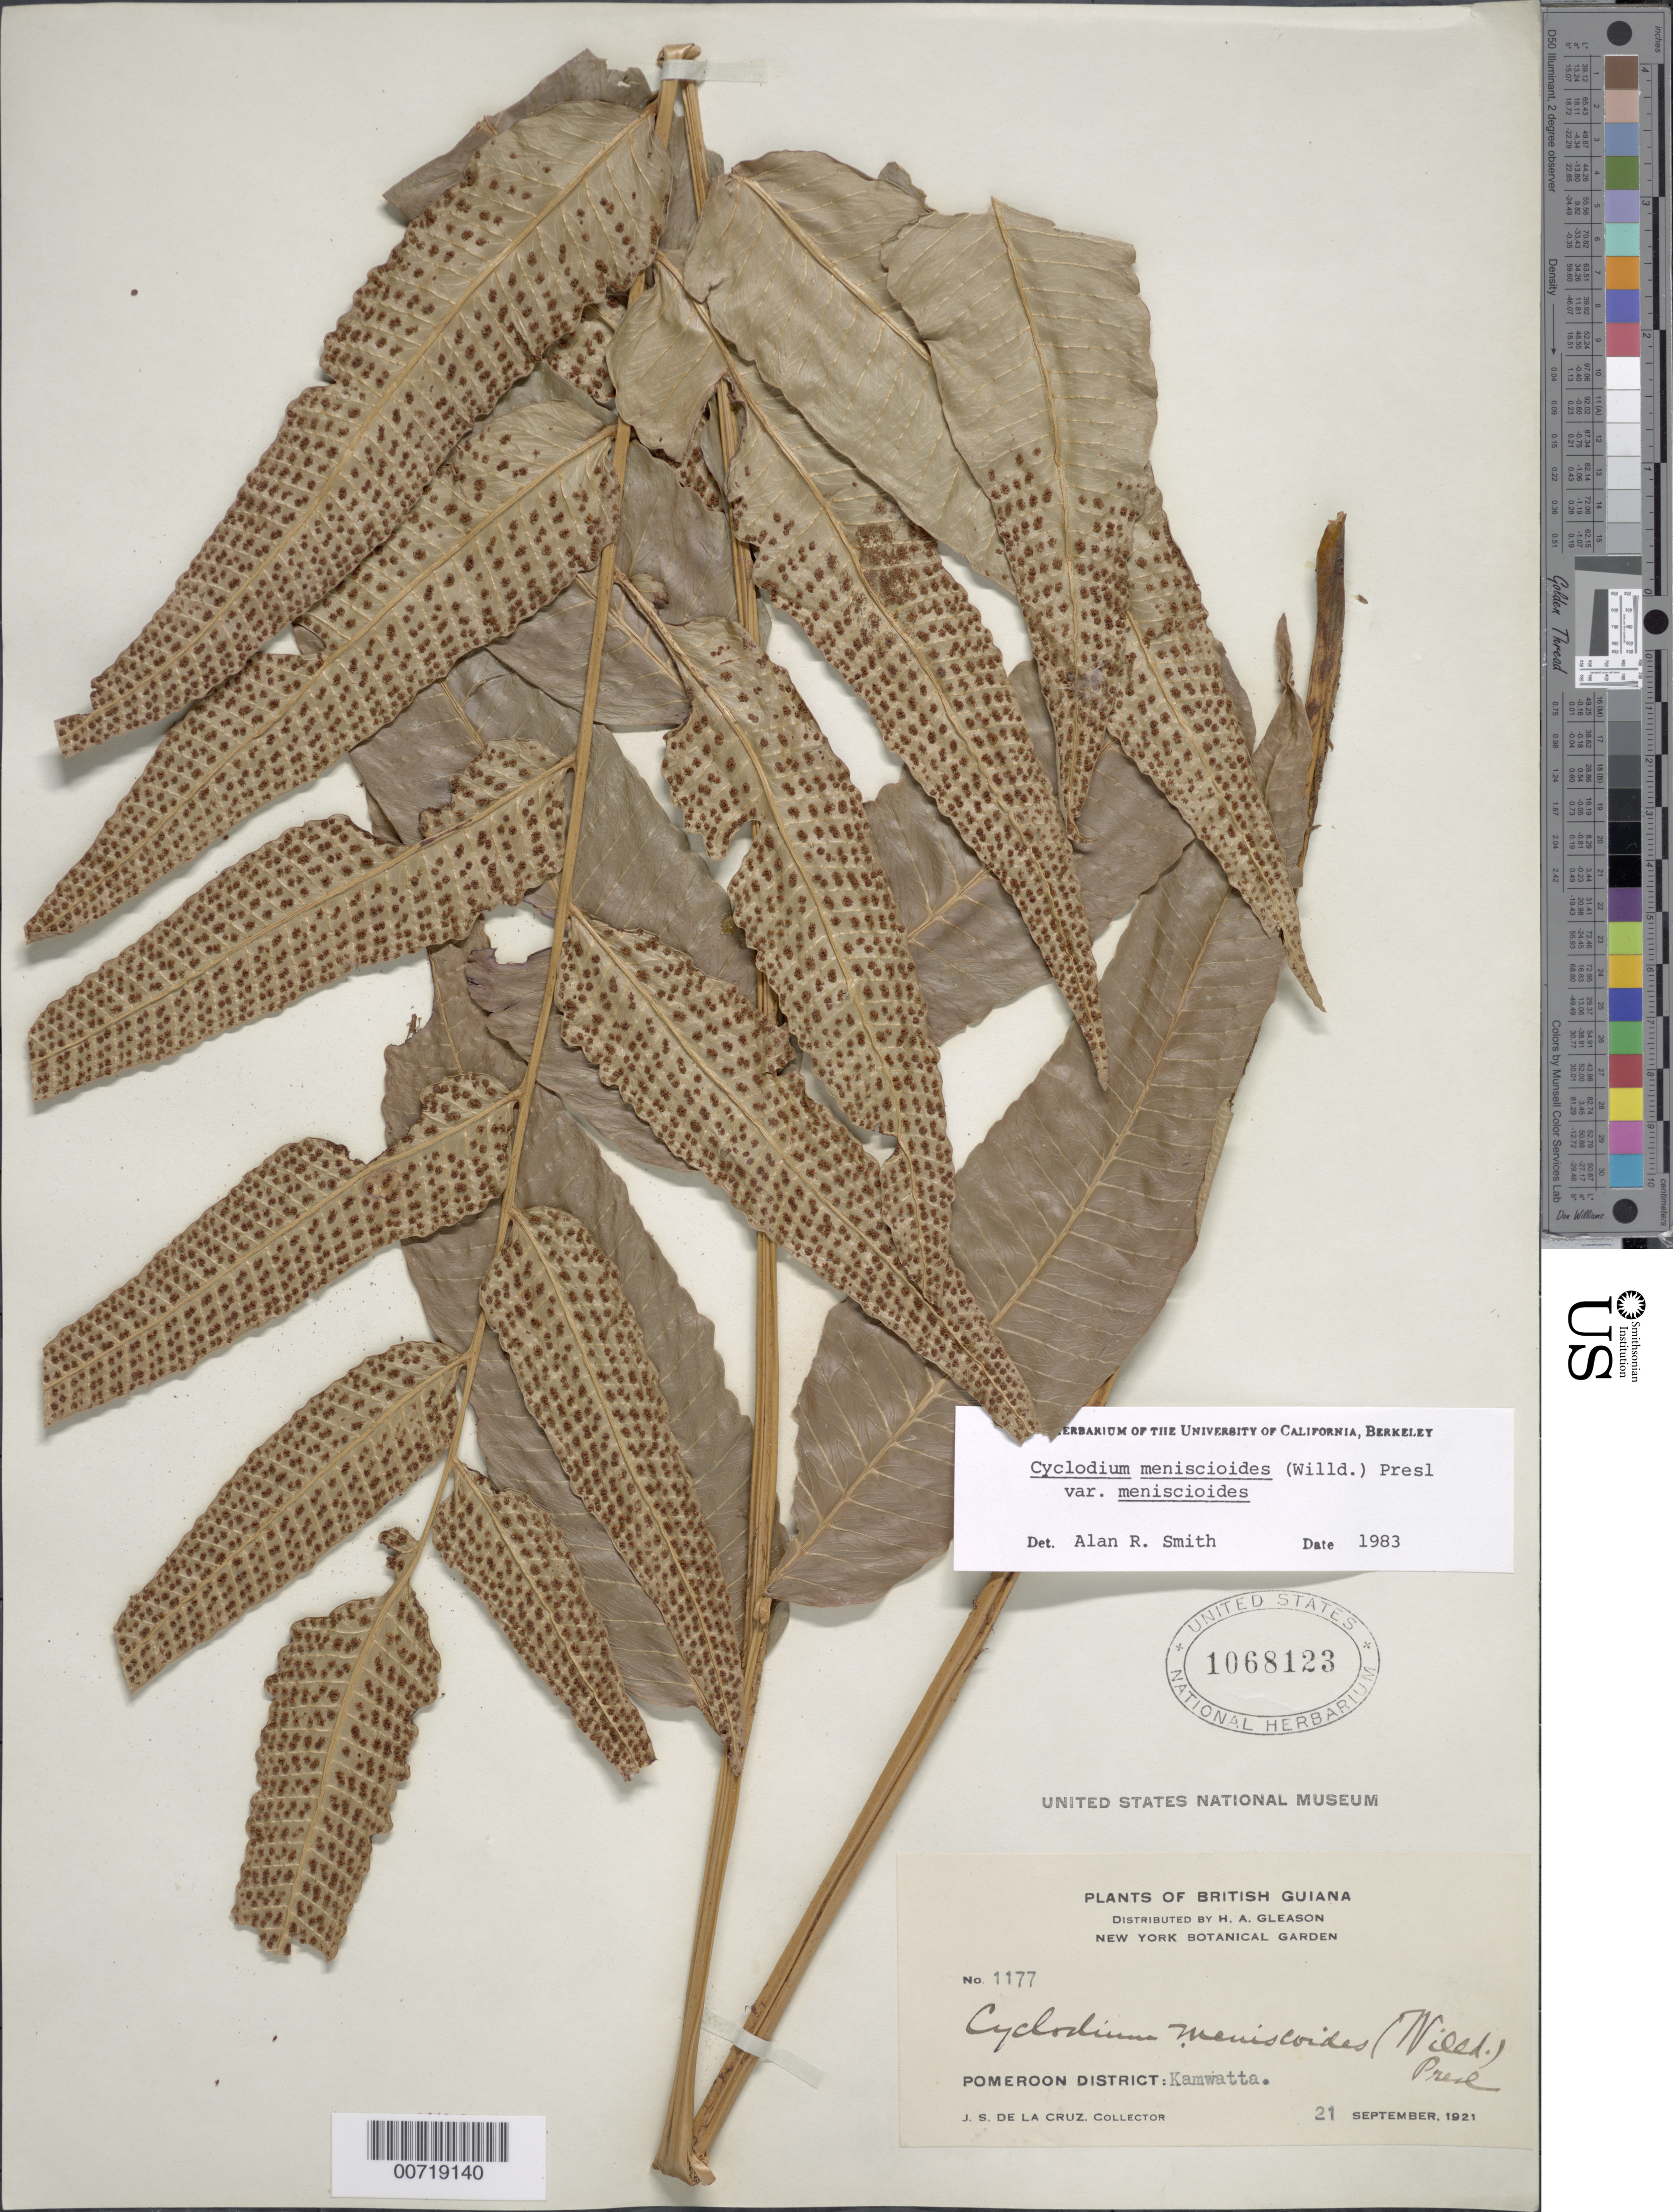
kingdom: Plantae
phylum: Tracheophyta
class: Polypodiopsida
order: Polypodiales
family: Dryopteridaceae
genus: Cyclodium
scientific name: Cyclodium meniscioides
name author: (Willd.) C. Presl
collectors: J. S. de la Cruz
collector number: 1177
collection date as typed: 21-Sep-21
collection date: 1921-09-21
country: Guyana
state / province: Barima-Waini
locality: Kamwatta, Pomeroon Dist.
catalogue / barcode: US 1068123